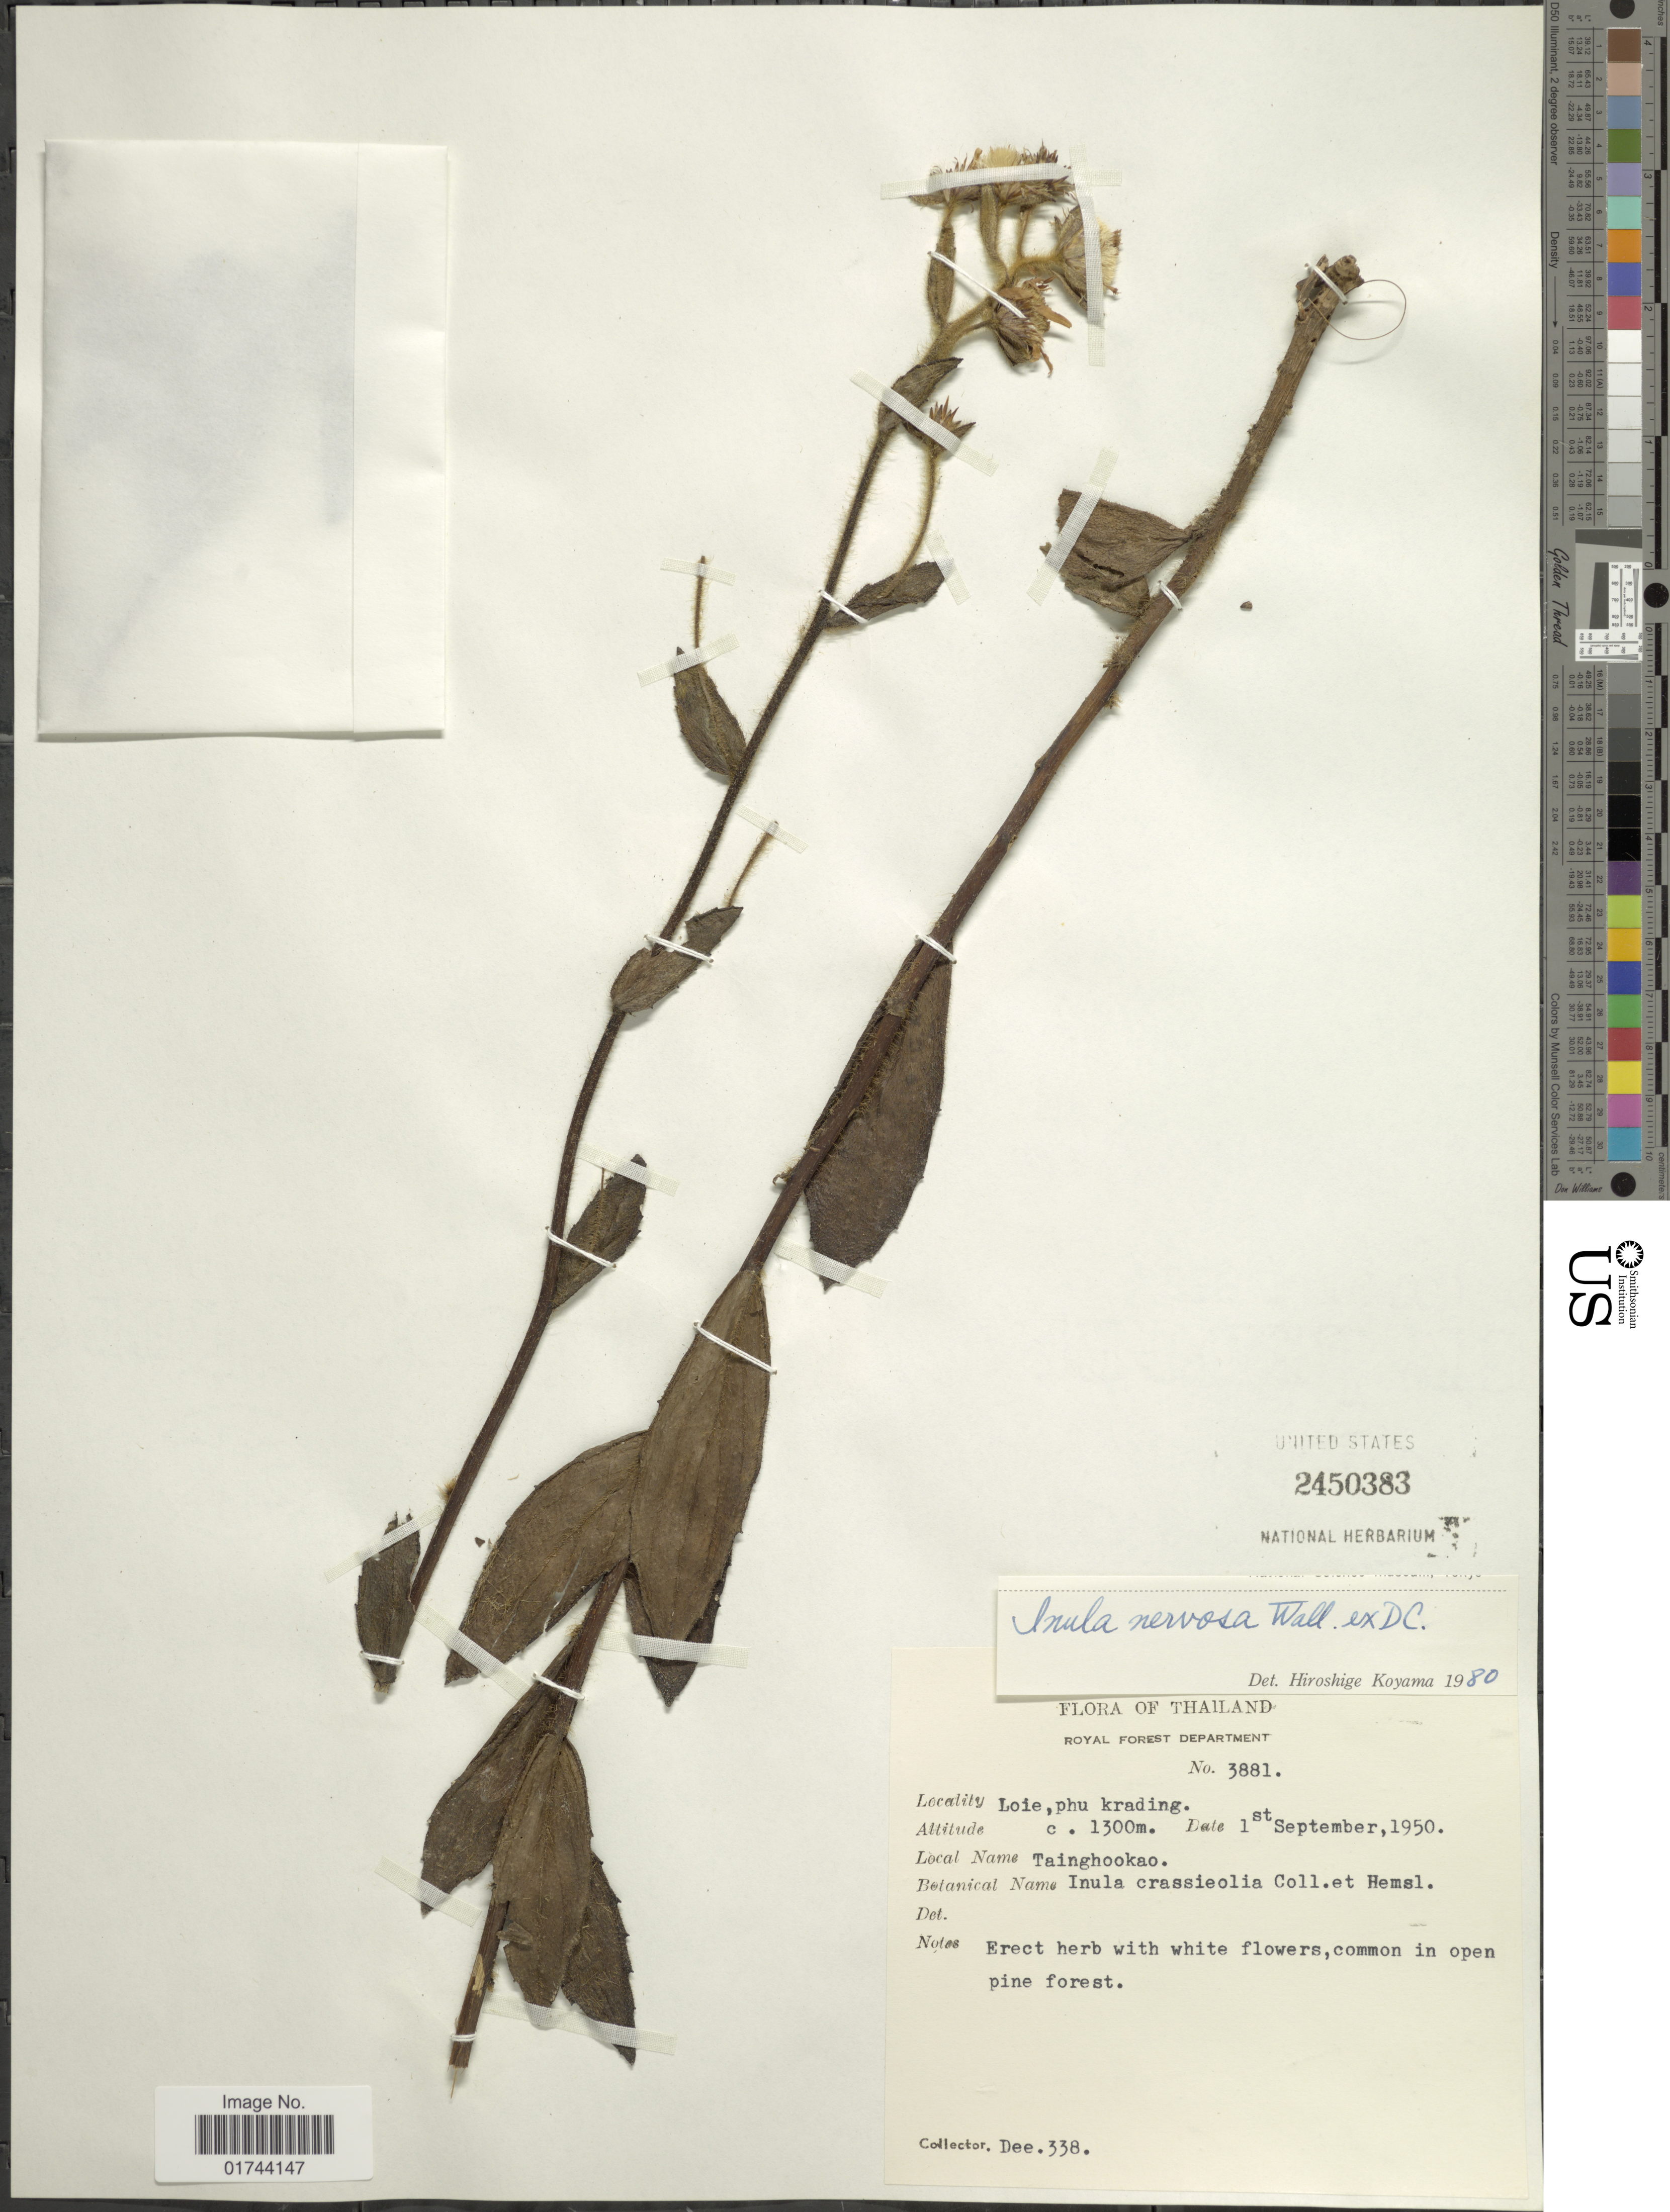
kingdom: Plantae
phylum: Tracheophyta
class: Magnoliopsida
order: Asterales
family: Asteraceae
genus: Inula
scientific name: Inula nervosa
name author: Wall. ex DC.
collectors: -. Dee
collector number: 338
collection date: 1950-09-01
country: Thailand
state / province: Loei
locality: Loie, Phu Krading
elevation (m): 1300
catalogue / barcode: US 2450383